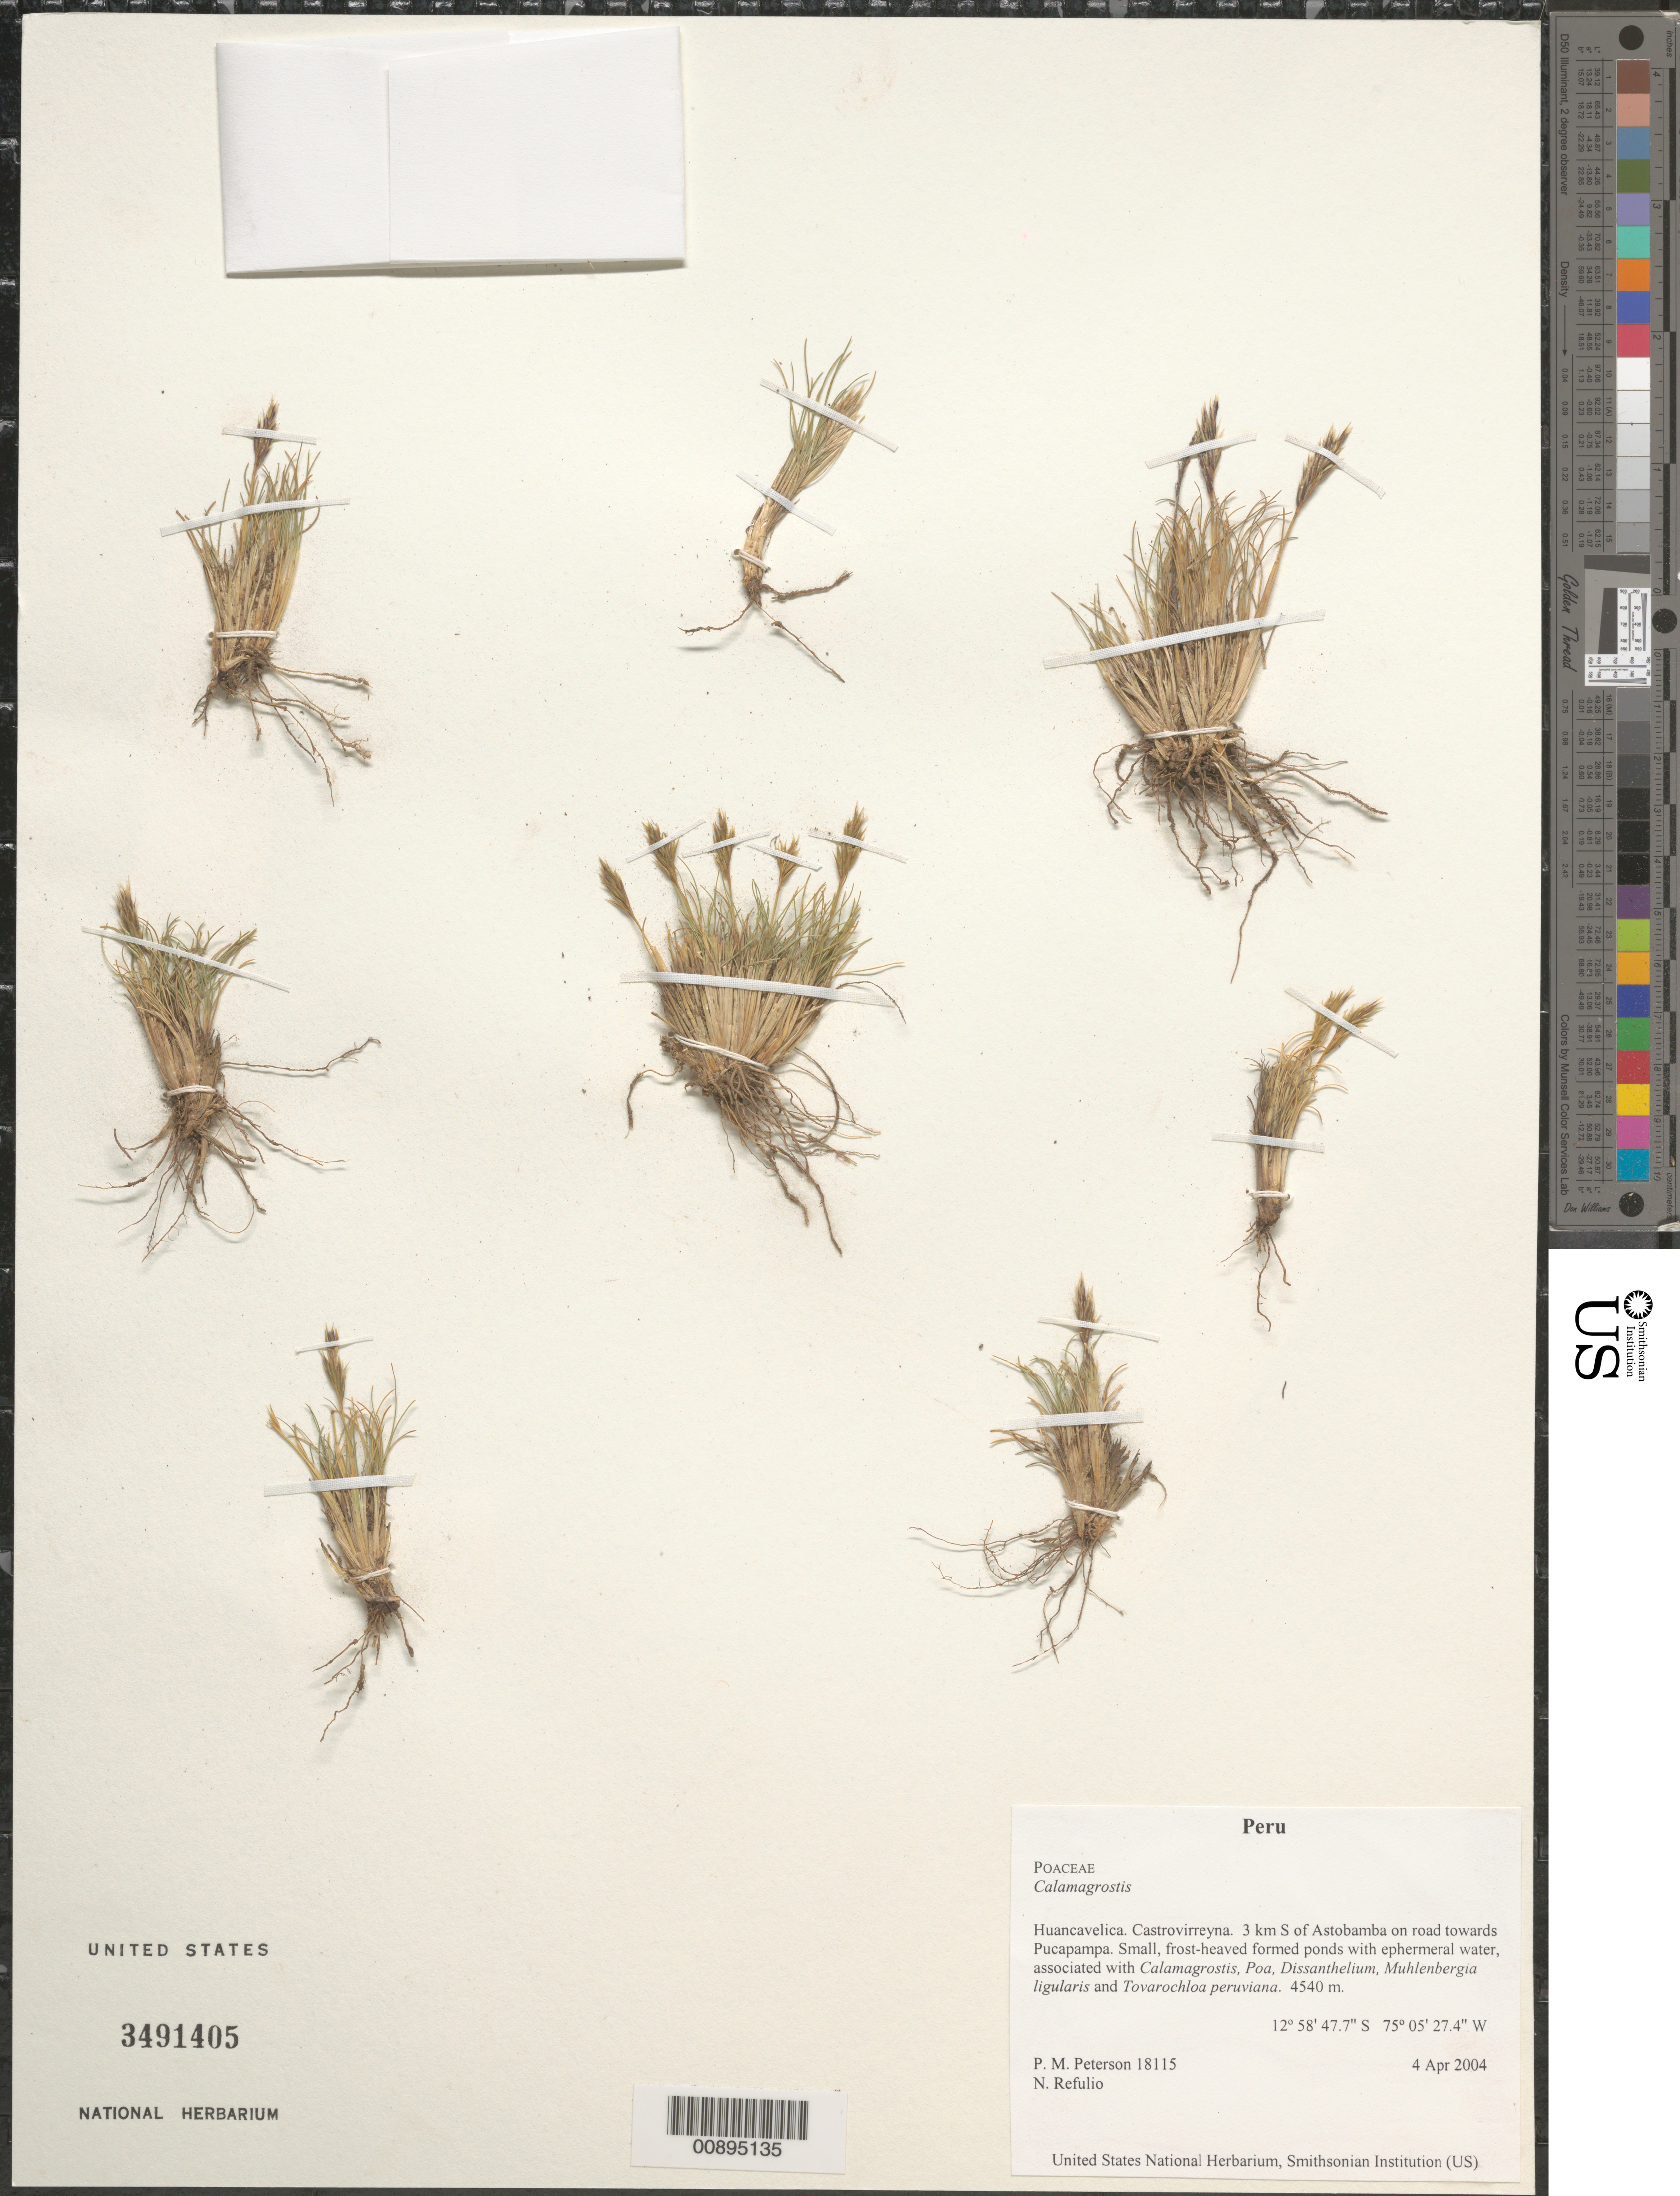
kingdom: Plantae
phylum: Tracheophyta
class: Liliopsida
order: Poales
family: Poaceae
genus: Calamagrostis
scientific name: Calamagrostis sp.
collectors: P. M. Peterson & N. Refulio-Rodríguez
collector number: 18115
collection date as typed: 04 Apr 2004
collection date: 2004-04-04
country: Peru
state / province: Huancavelica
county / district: Castrovirreyna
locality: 3 km S of Astobamba on road towards Pucapampa. Small, frost-heaved formed ponds with ephermeral water, associated with Calamagrostis, Poa, Dissanthelium, Muhlenbergia ligularis and Tovarochloa peruviana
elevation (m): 4540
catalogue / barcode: US 3491405